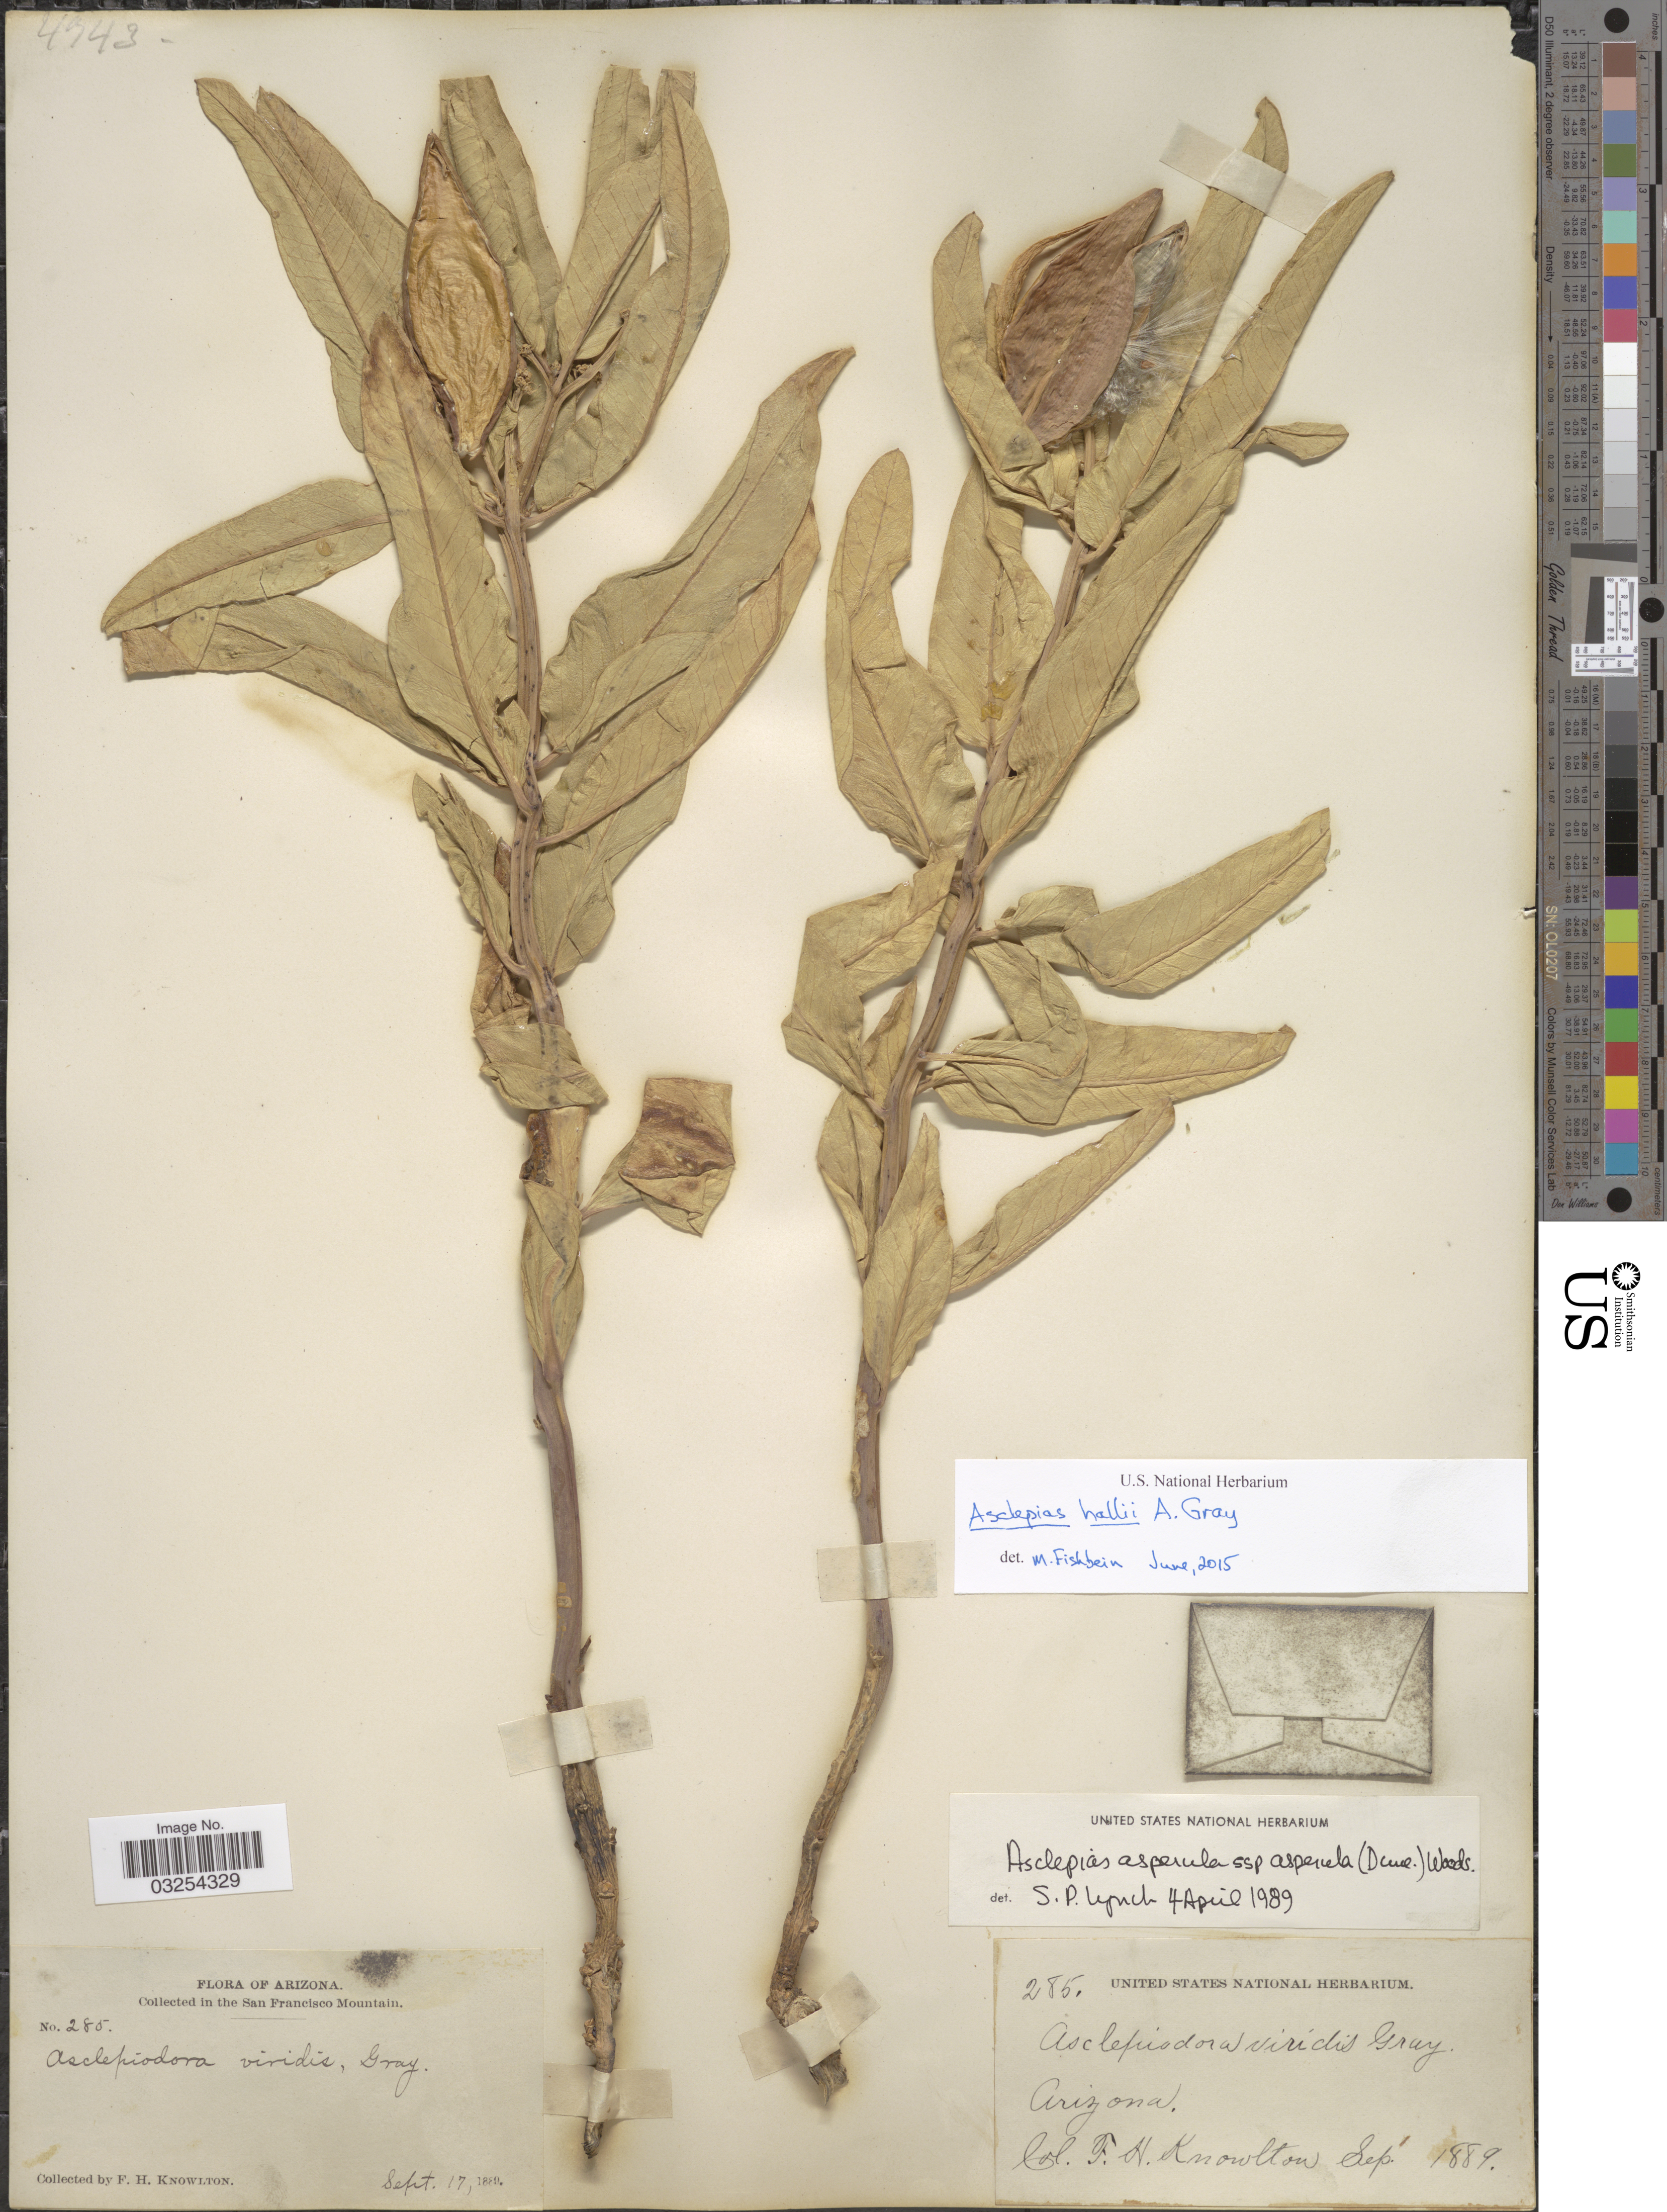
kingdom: Plantae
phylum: Tracheophyta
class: Magnoliopsida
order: Gentianales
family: Apocynaceae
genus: Asclepias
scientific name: Asclepias hallii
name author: A. Gray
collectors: F. H. Knowlton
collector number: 285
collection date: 1889-09-17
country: United States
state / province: Arizona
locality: San Francisco Mountain.